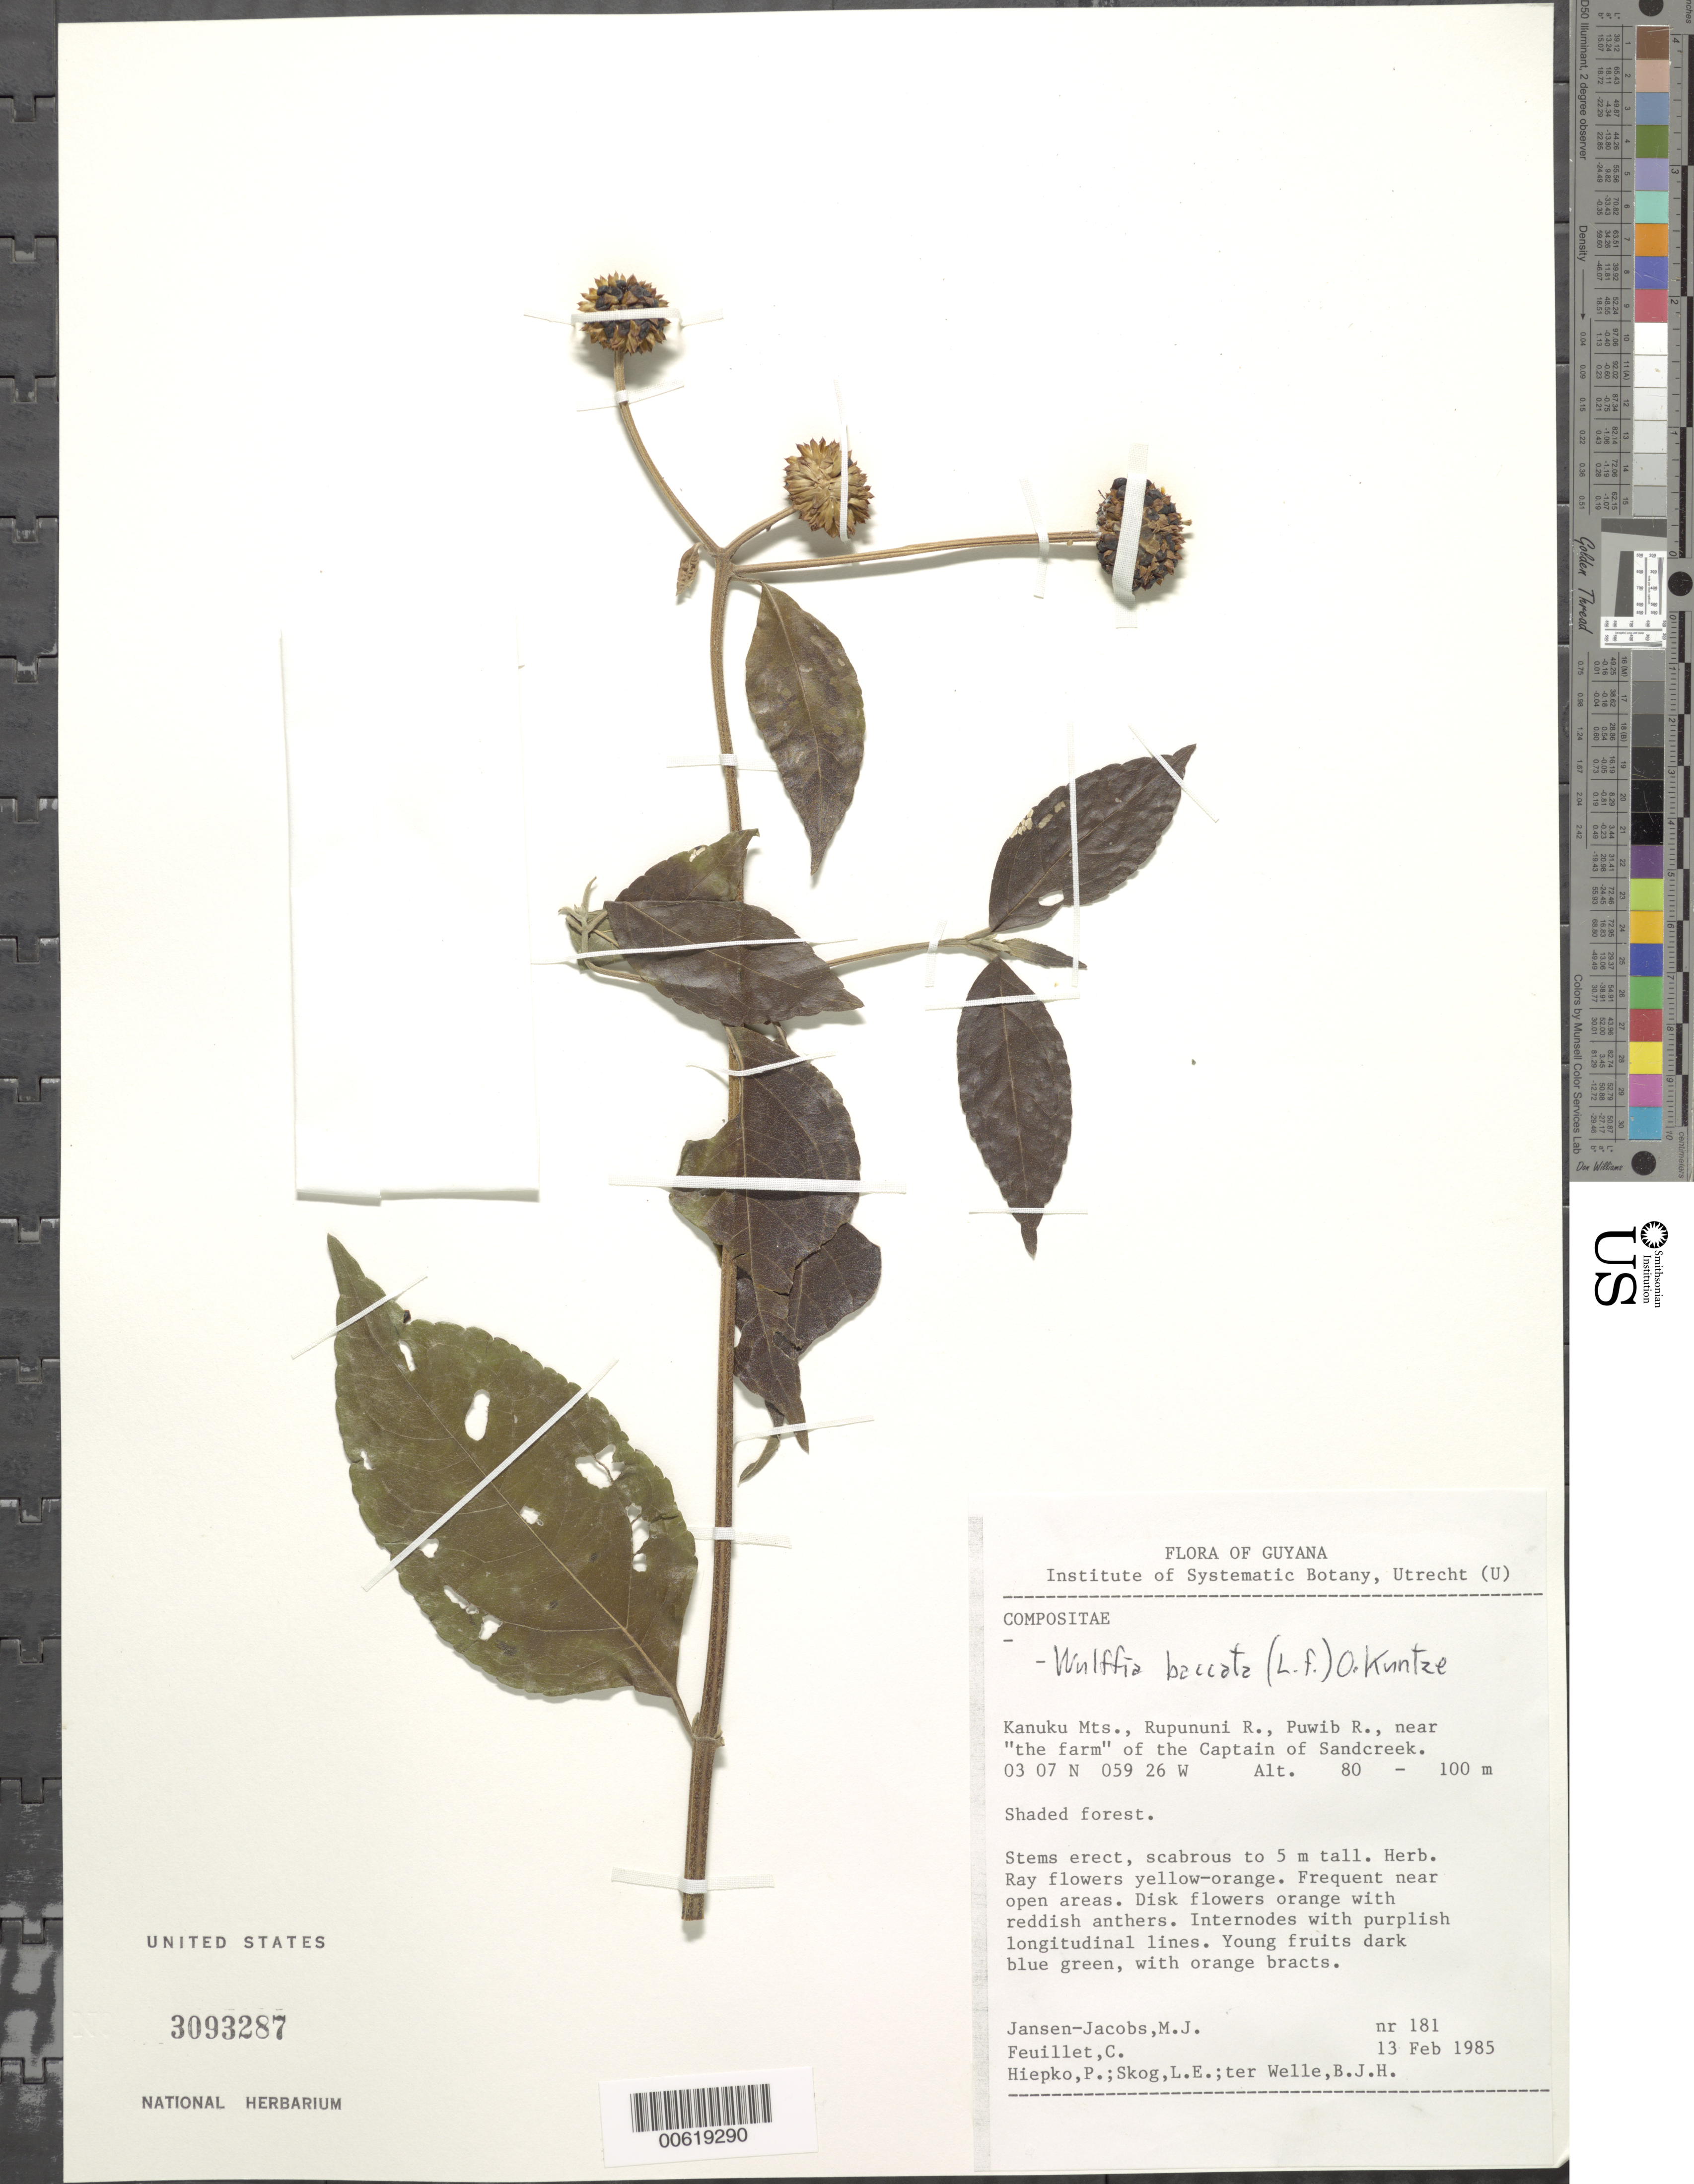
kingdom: Plantae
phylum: Tracheophyta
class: Magnoliopsida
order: Asterales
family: Asteraceae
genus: Wulffia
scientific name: Wulffia baccata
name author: (L. f.) Kuntze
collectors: M. J. Jansen-Jacobs, C. Feuillet, P. H. Hiepko, L. E. Skog & B. Welle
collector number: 181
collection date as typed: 13-Feb-85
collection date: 1985-02-13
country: Guyana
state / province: U. Takutu-U. Essequibo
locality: Kanuku Mts., Rupununi R., Puwib R. near "the farm" of the Captain of Sandcreek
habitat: Shaded forest; near open areas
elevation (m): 80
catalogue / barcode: US 3093287